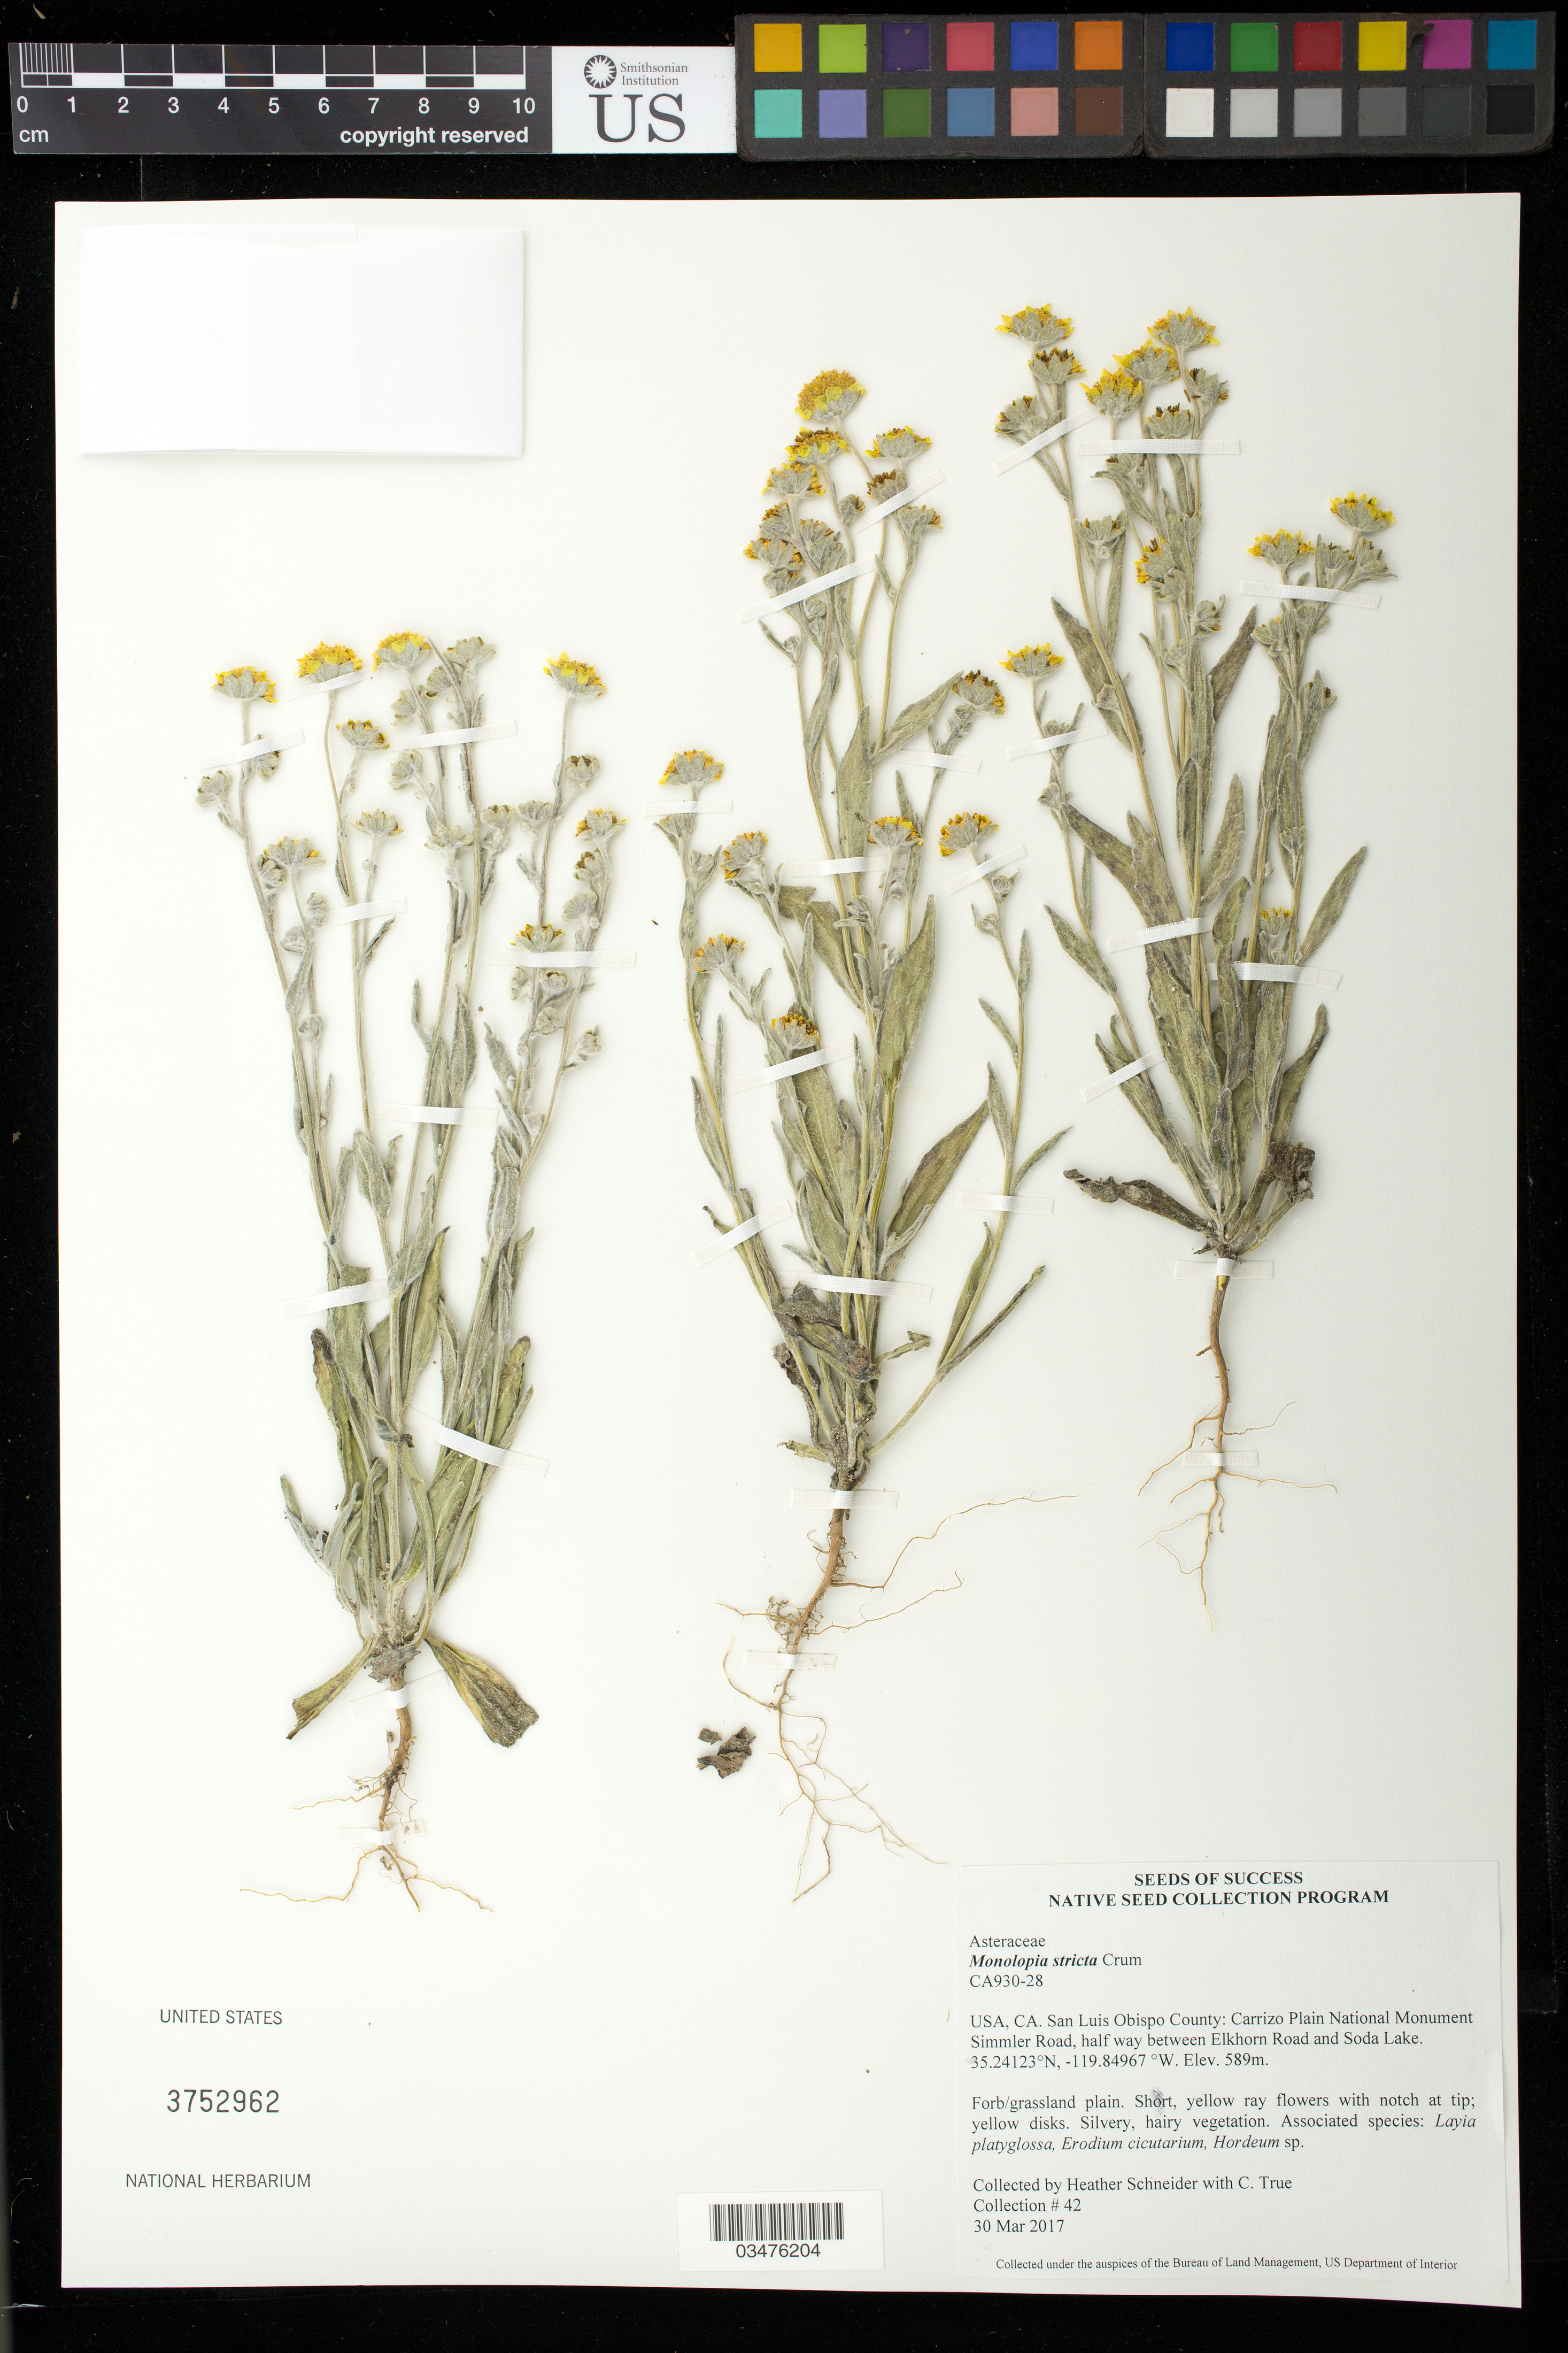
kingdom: Plantae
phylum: Tracheophyta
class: Magnoliopsida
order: Asterales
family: Asteraceae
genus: Monolopia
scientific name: Monolopia stricta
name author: Crum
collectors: H. Schneider & C. True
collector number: CA930-28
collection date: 2017-03-30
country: United States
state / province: California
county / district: San Luis Obispo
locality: Carrizo Plain National Monument, Simmler Rd. between Elkhorn Rd and Soda Lake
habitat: Forb/grassland.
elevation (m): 589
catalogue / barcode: US 3752962